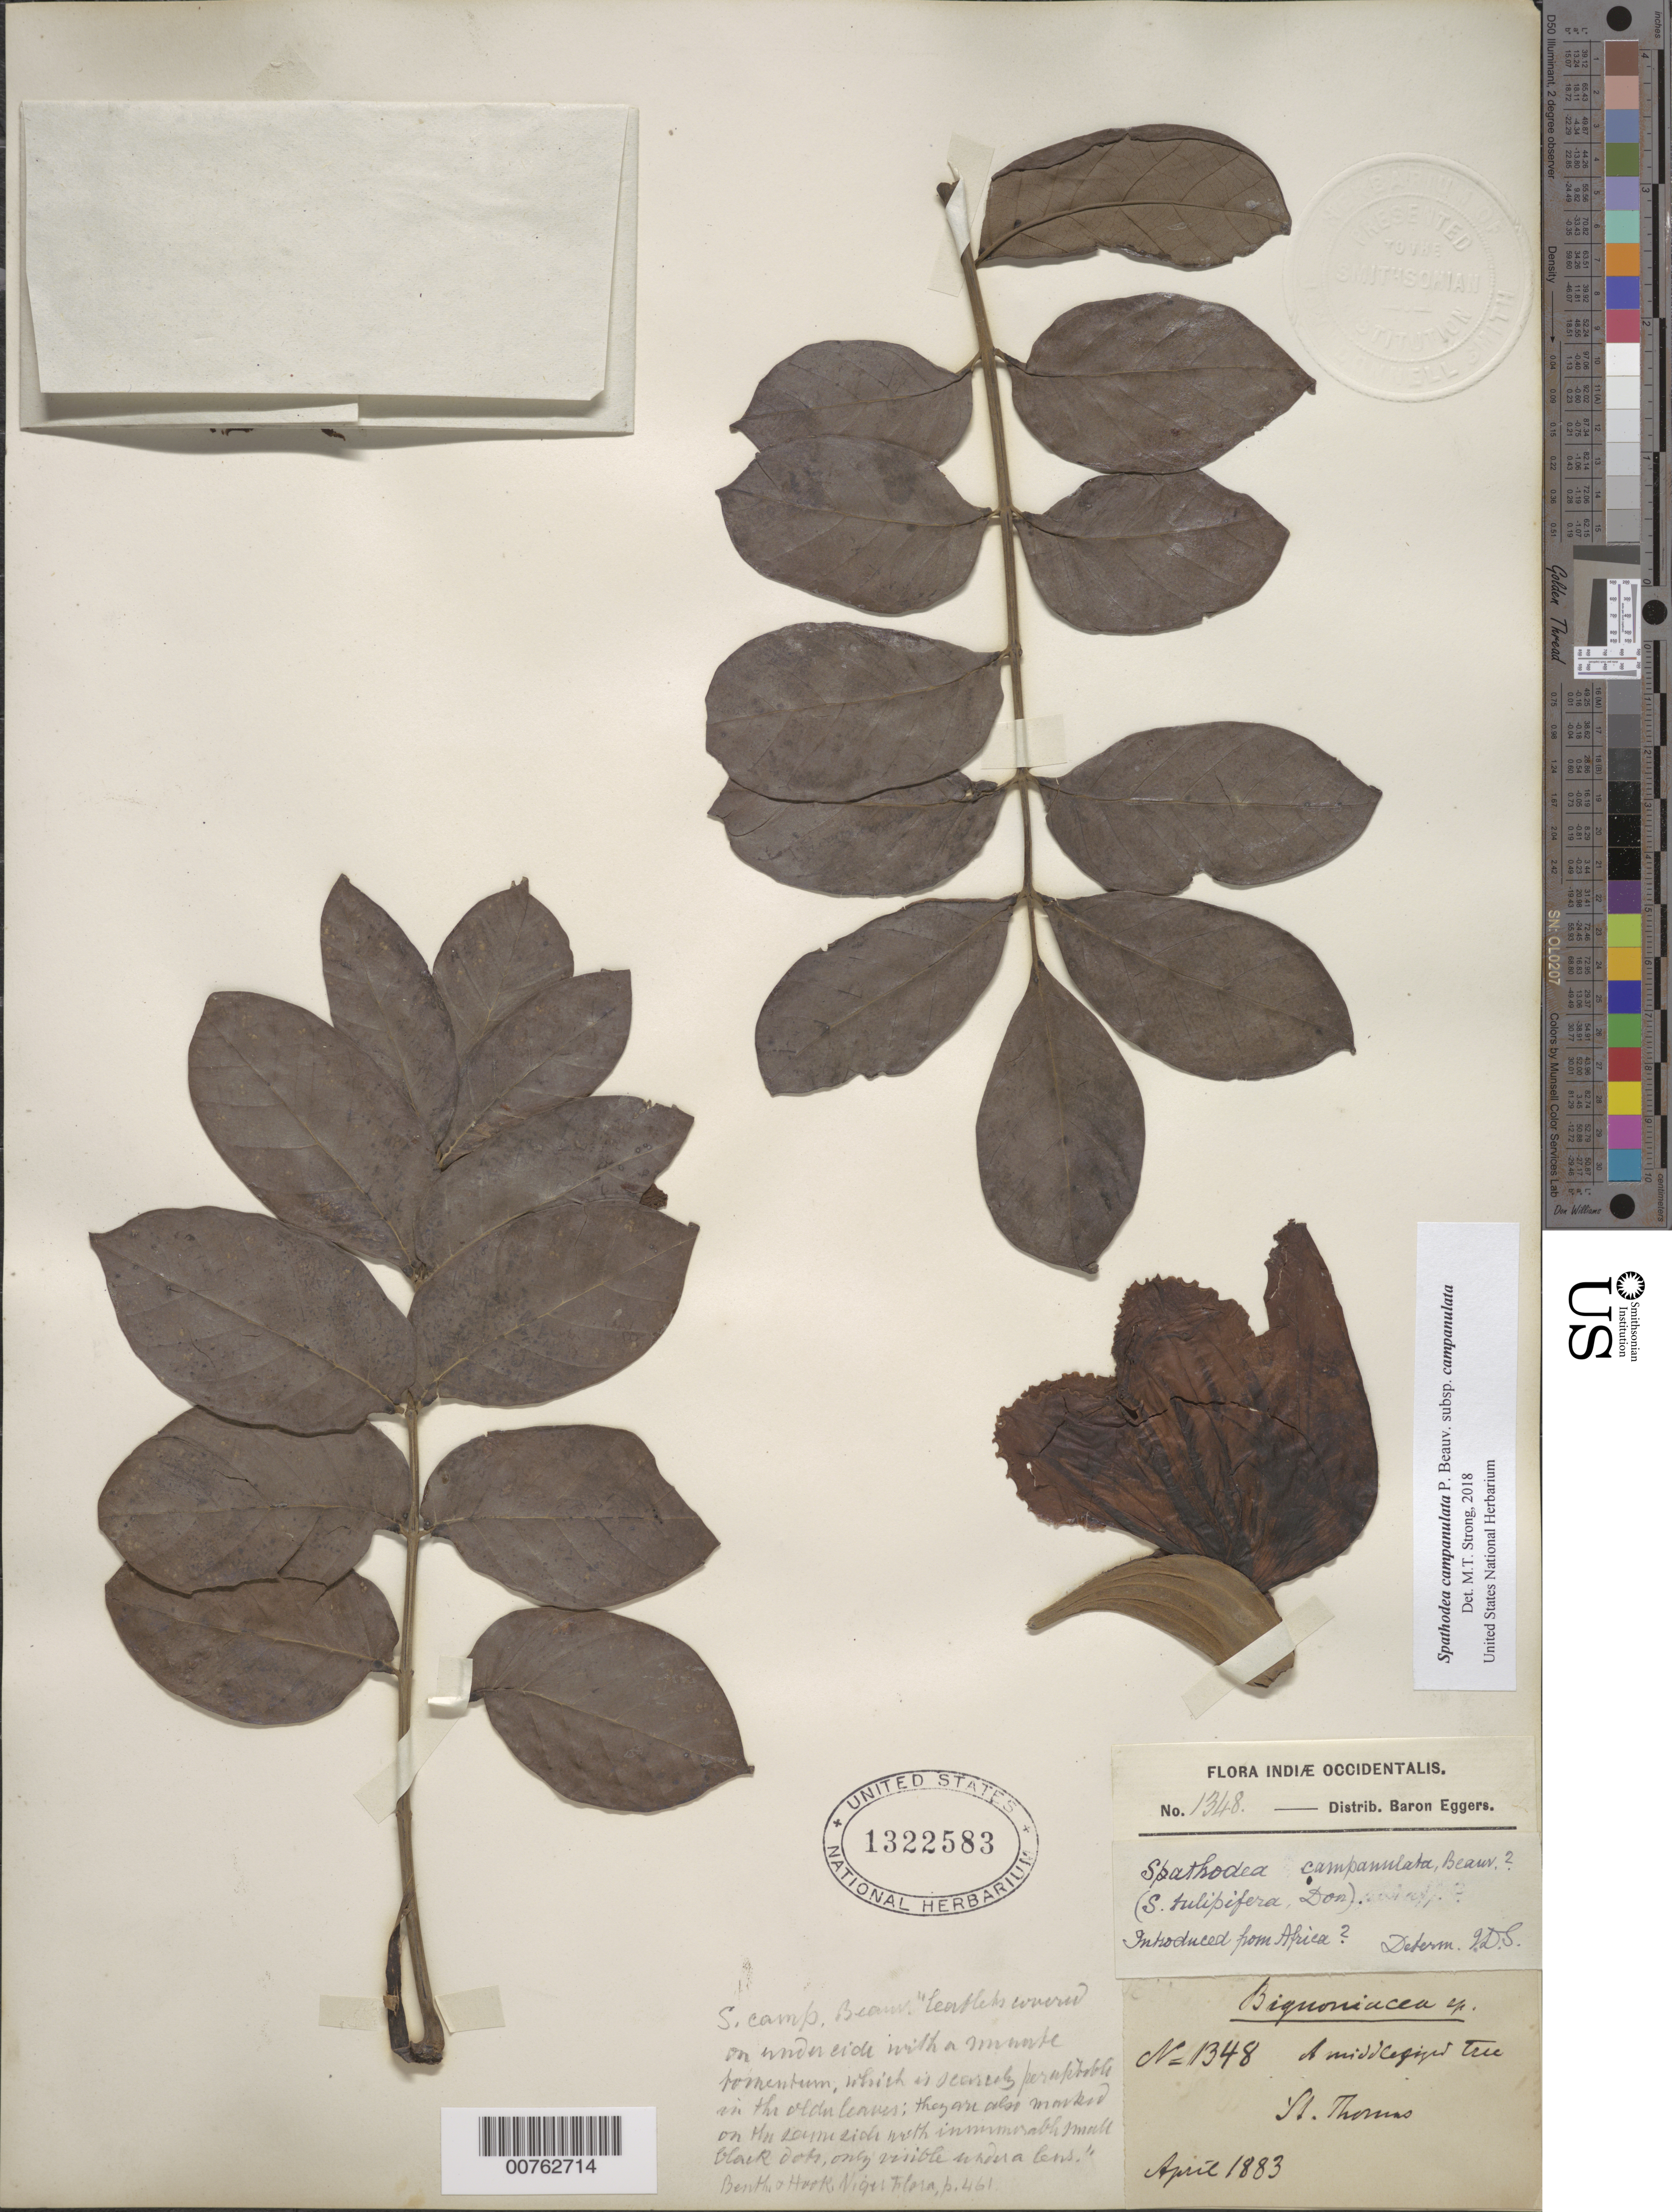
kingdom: Plantae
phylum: Tracheophyta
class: Magnoliopsida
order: Lamiales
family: Bignoniaceae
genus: Spathodea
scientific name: Spathodea campanulata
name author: P. Beauv.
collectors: H. F. A. von Eggers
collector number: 1348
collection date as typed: Apr 1883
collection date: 1883-04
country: U.S. Virgin Islands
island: St. Thomas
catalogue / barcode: US 1322583